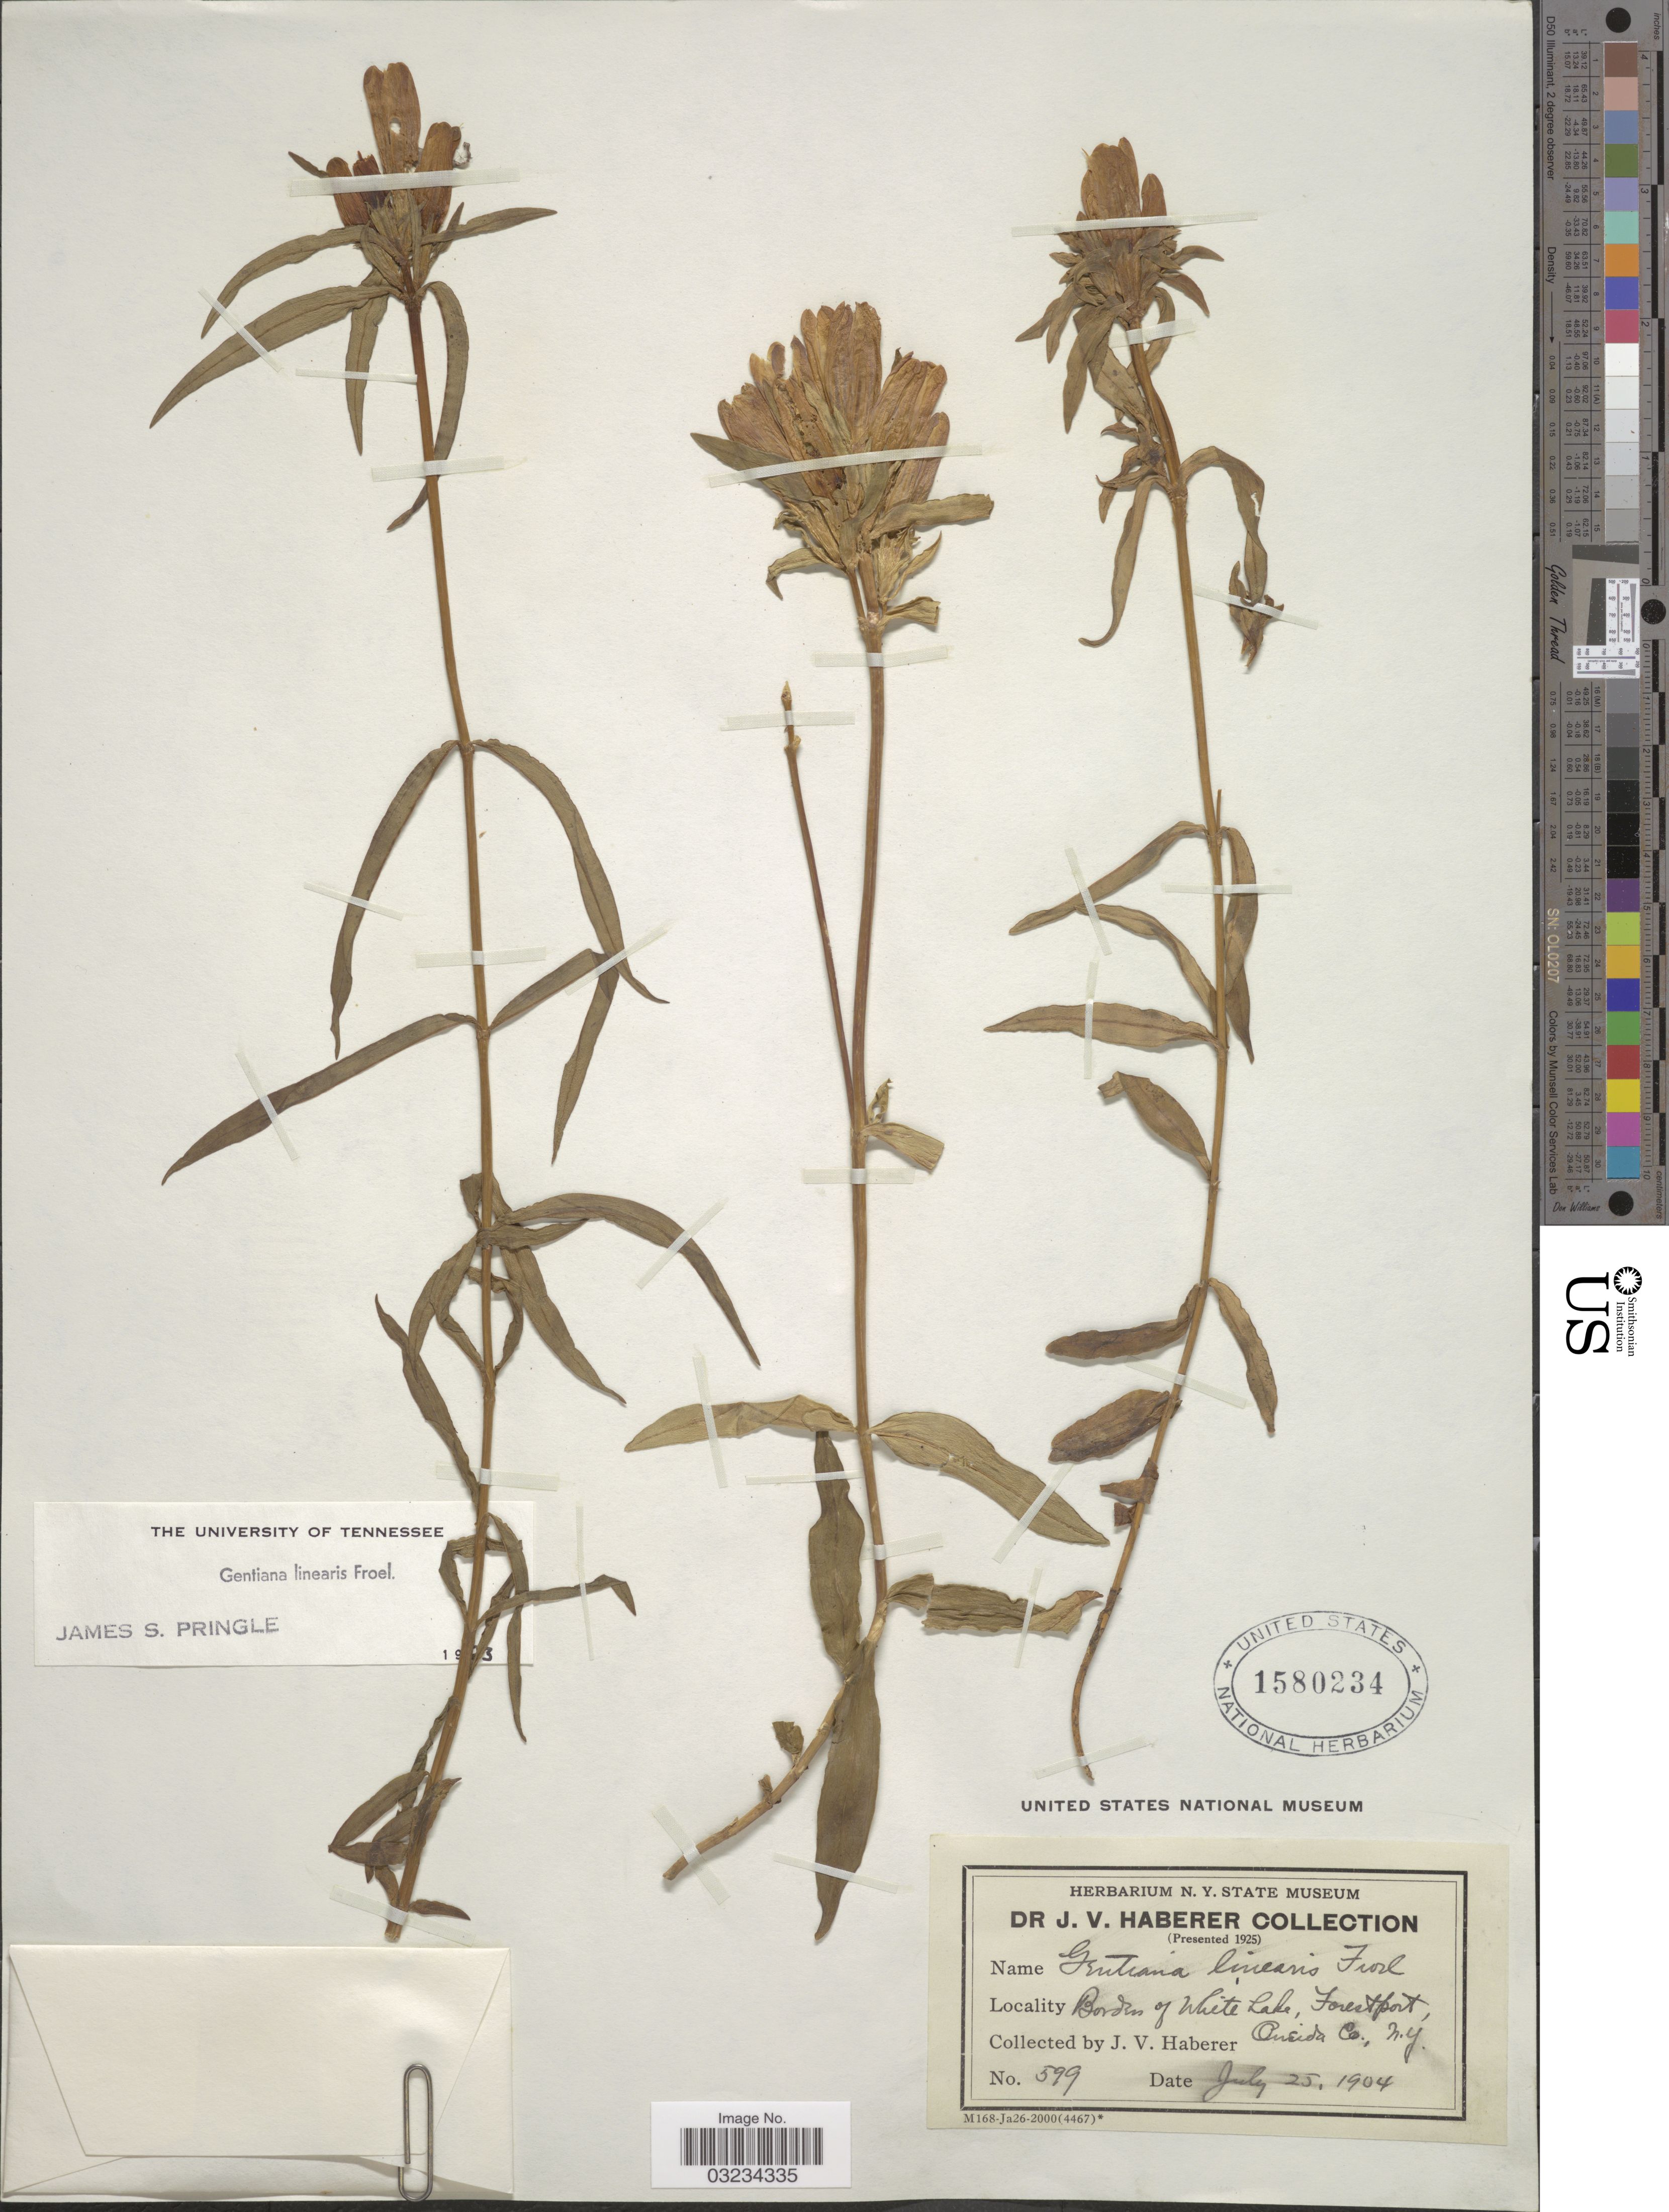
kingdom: Plantae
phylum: Tracheophyta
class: Magnoliopsida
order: Gentianales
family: Gentianaceae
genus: Gentiana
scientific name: Gentiana linearis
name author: Froel.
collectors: J. V. Haberer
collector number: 599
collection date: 1904-07-25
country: United States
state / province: New York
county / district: Oneida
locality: Borders of White Lake, Forestport, Oneida Co.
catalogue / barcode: US 1580234